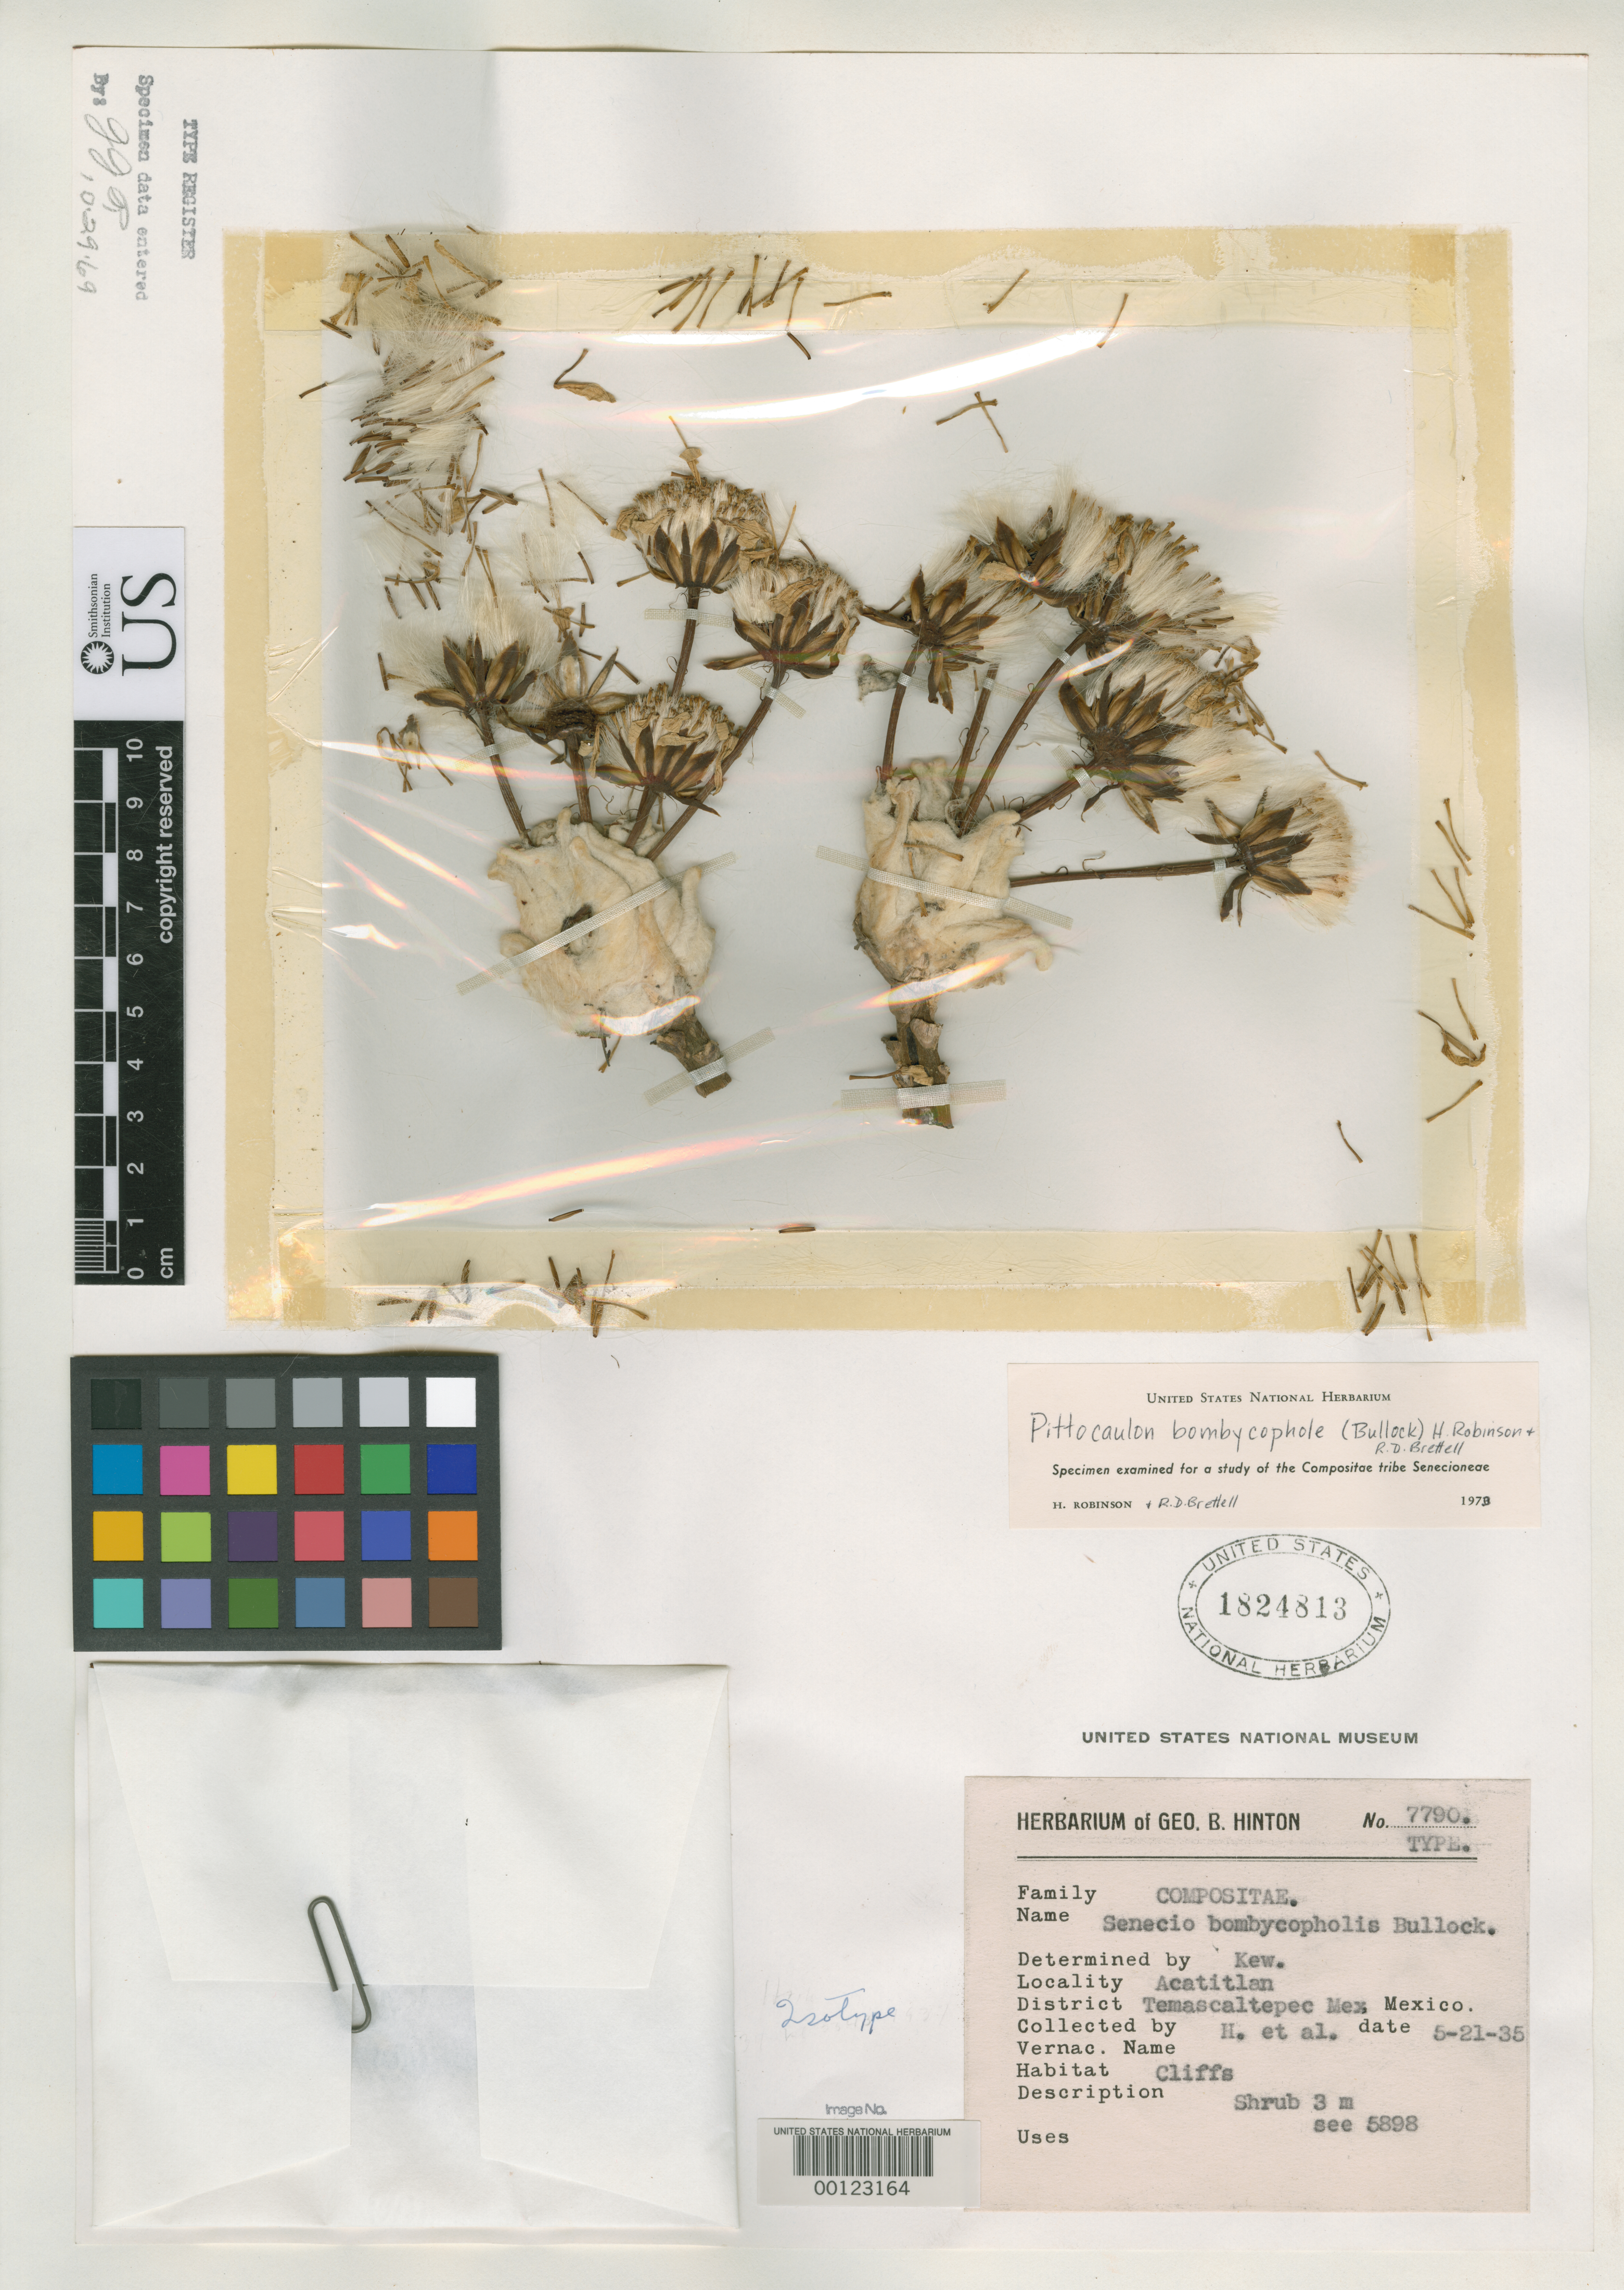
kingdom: Plantae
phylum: Tracheophyta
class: Magnoliopsida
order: Asterales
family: Asteraceae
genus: Senecio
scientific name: Senecio bombycopholis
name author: Bullock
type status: Isotype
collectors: G. B. Hinton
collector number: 7790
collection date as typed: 21 May 1935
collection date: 1935-05-21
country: Mexico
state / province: México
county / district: Temascaltepec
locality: Temascaltepec.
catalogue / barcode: US 1824813